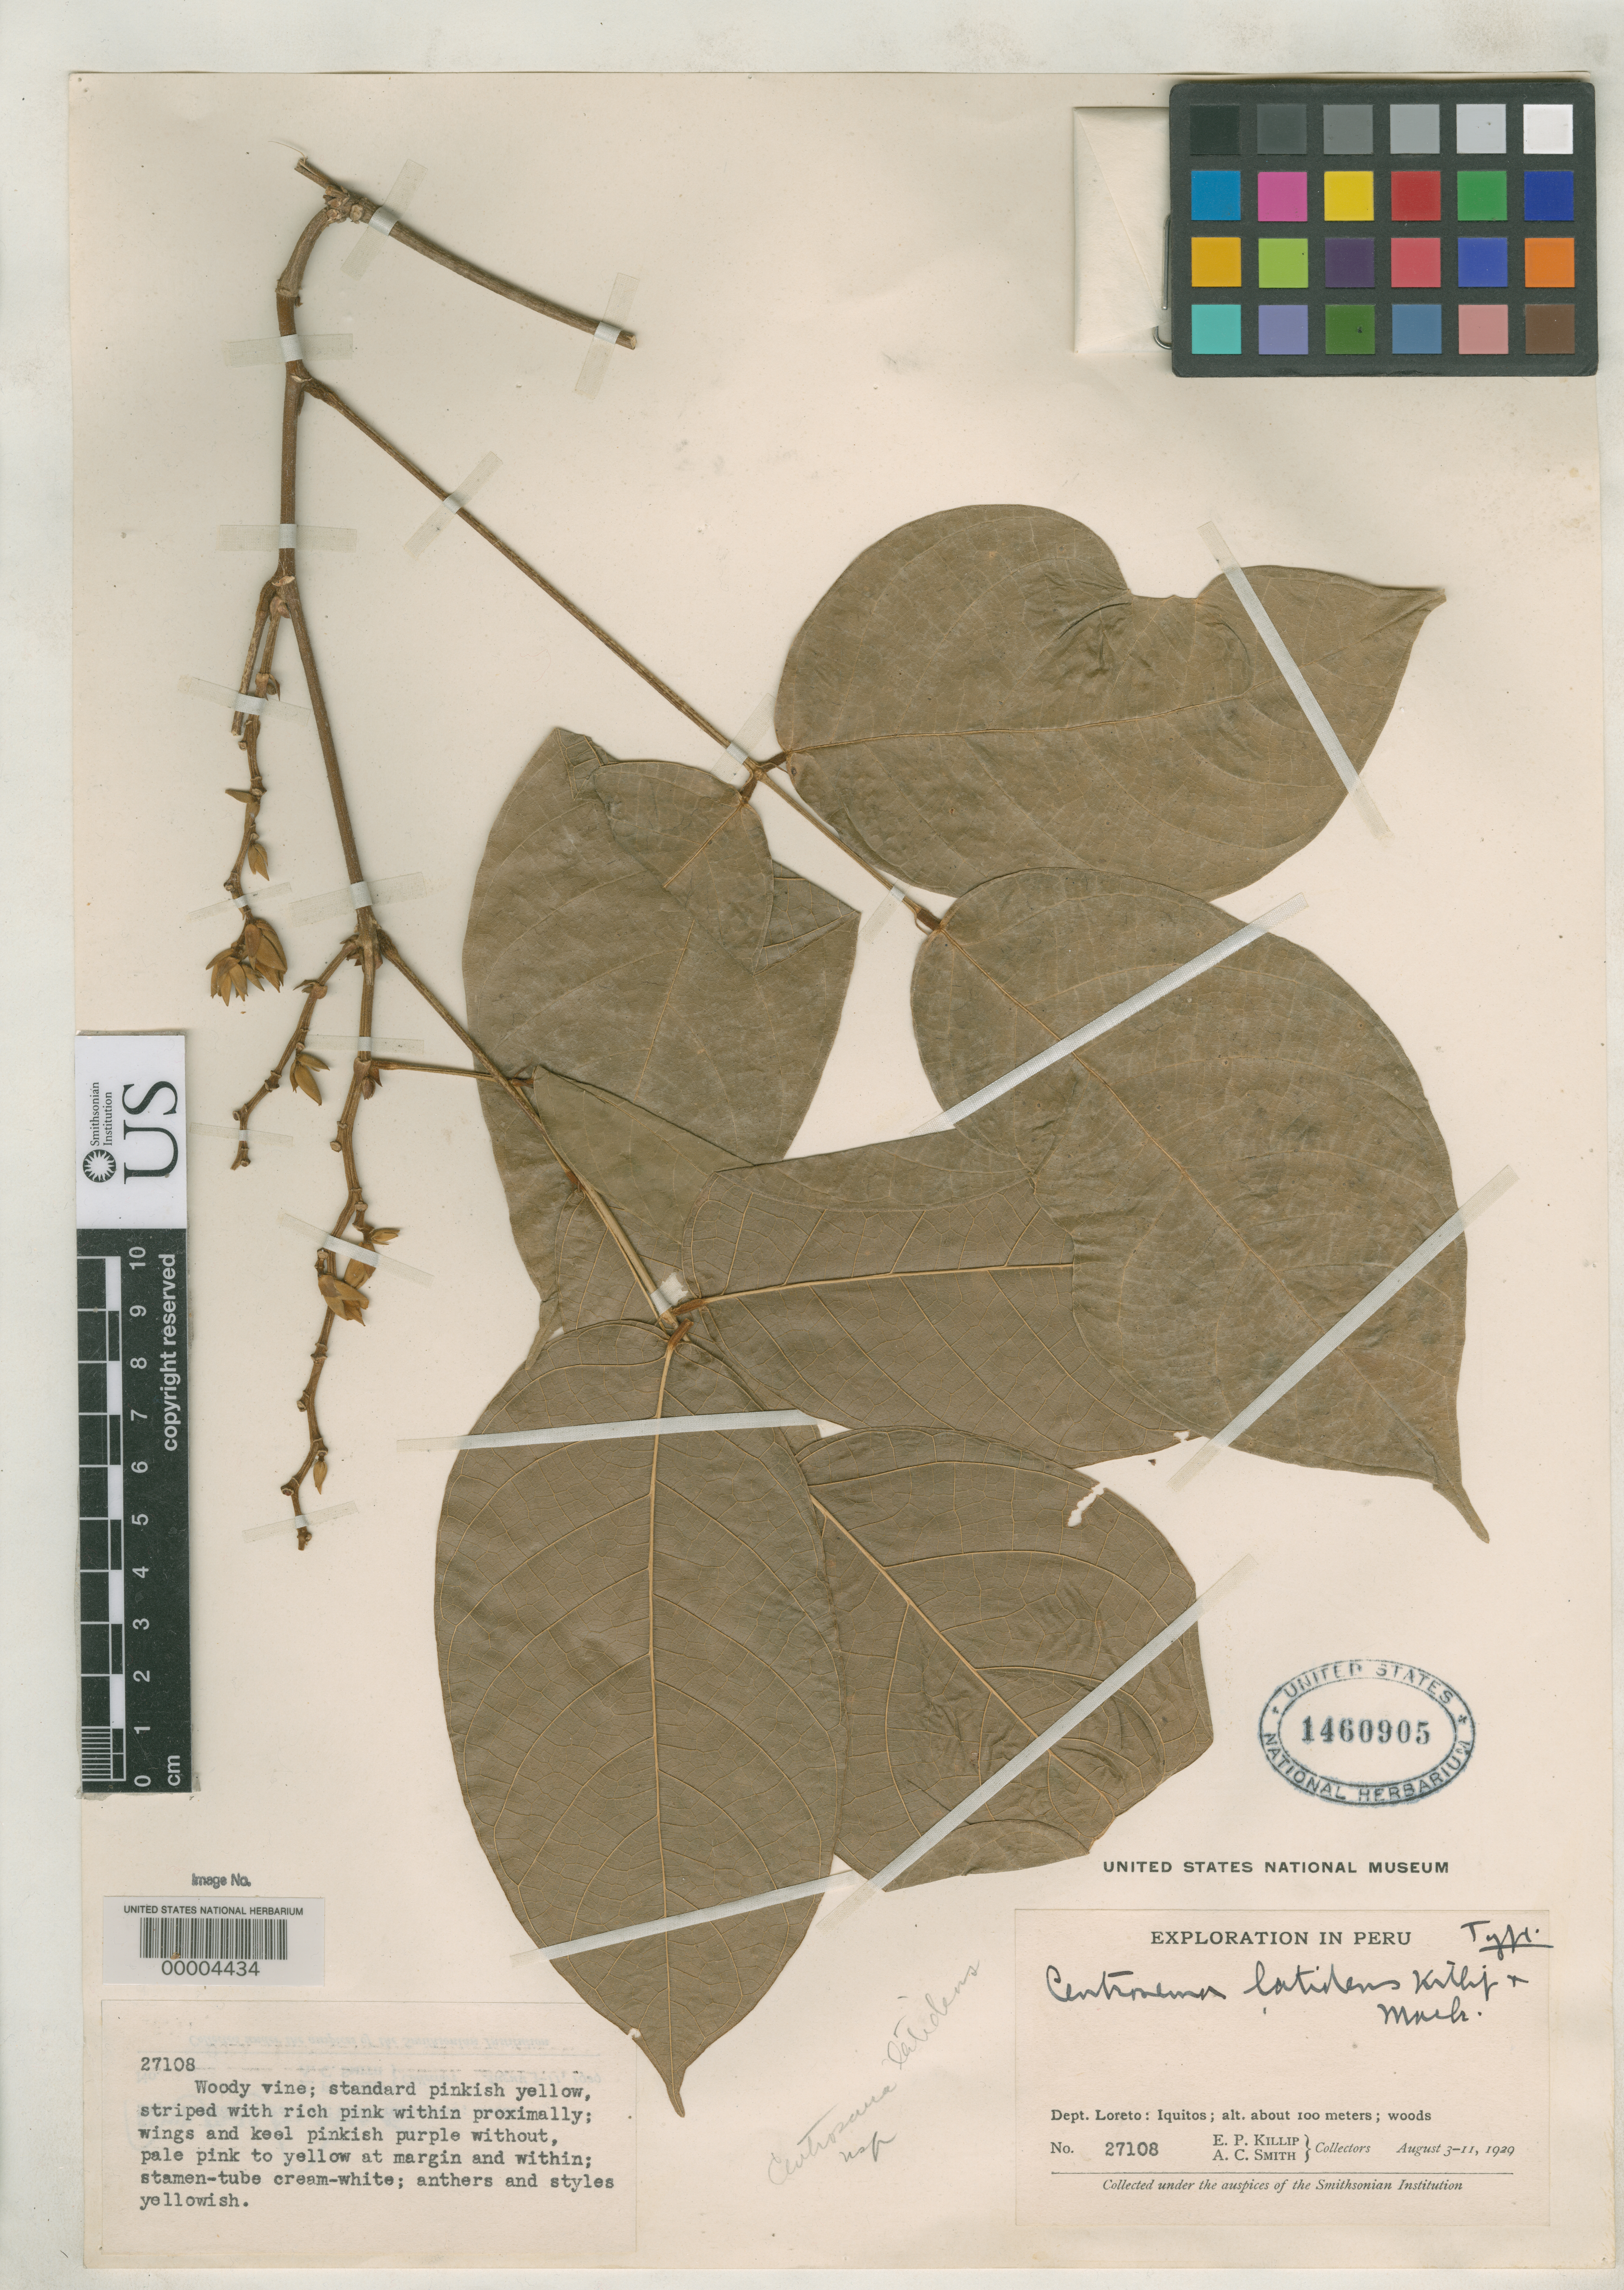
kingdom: Plantae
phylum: Tracheophyta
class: Magnoliopsida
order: Fabales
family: Fabaceae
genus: Centrosema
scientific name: Centrosema latidens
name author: Killip & J.F. Macbr.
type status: Holotype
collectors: E. P. Killip & A. C. Smith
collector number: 27108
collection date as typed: Aug 1929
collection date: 1929-08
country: Peru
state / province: Loreto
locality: Upper Amazon, Iquitos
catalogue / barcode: US 1460905